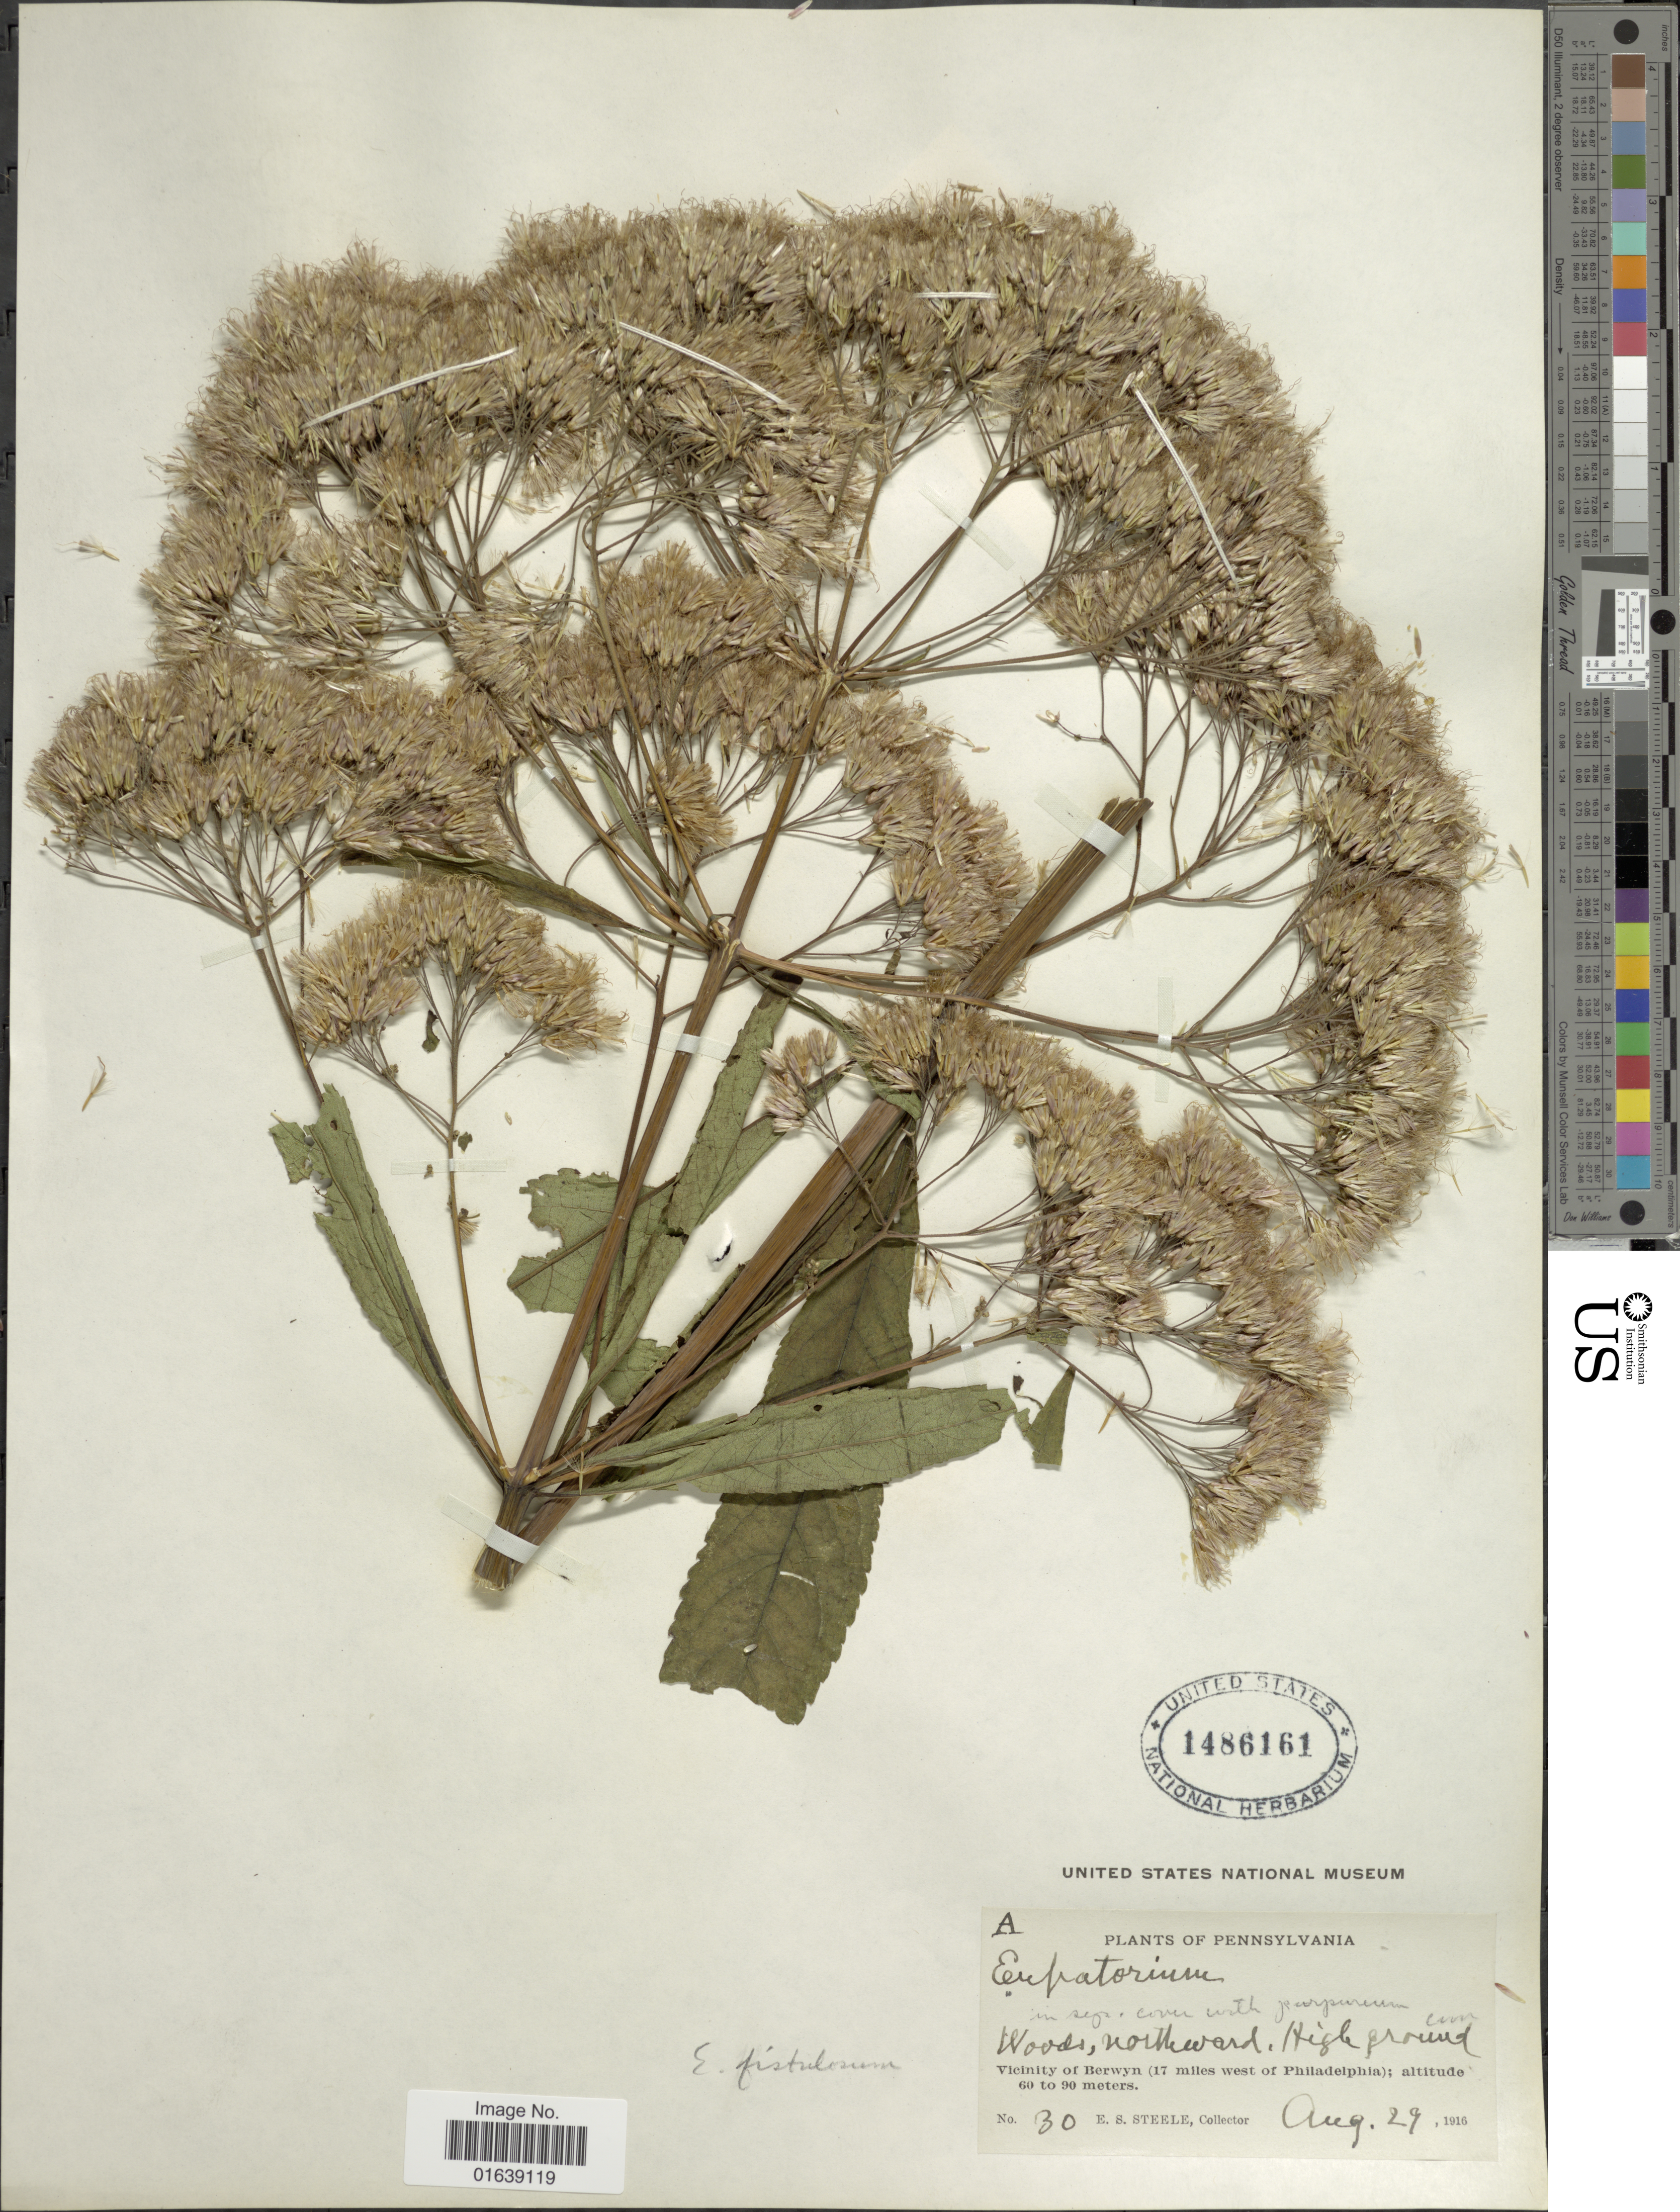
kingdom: Plantae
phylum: Tracheophyta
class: Magnoliopsida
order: Asterales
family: Asteraceae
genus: Eupatorium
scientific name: Eupatorium fistulosum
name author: Barratt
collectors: E. Steele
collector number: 30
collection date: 1916-08-29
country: United States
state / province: Pennsylvania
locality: Pennsylvania. Woods, northward, High ground. Vicinity of Berwyn (17 miles west of Philadelphia)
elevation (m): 60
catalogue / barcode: US 1486161